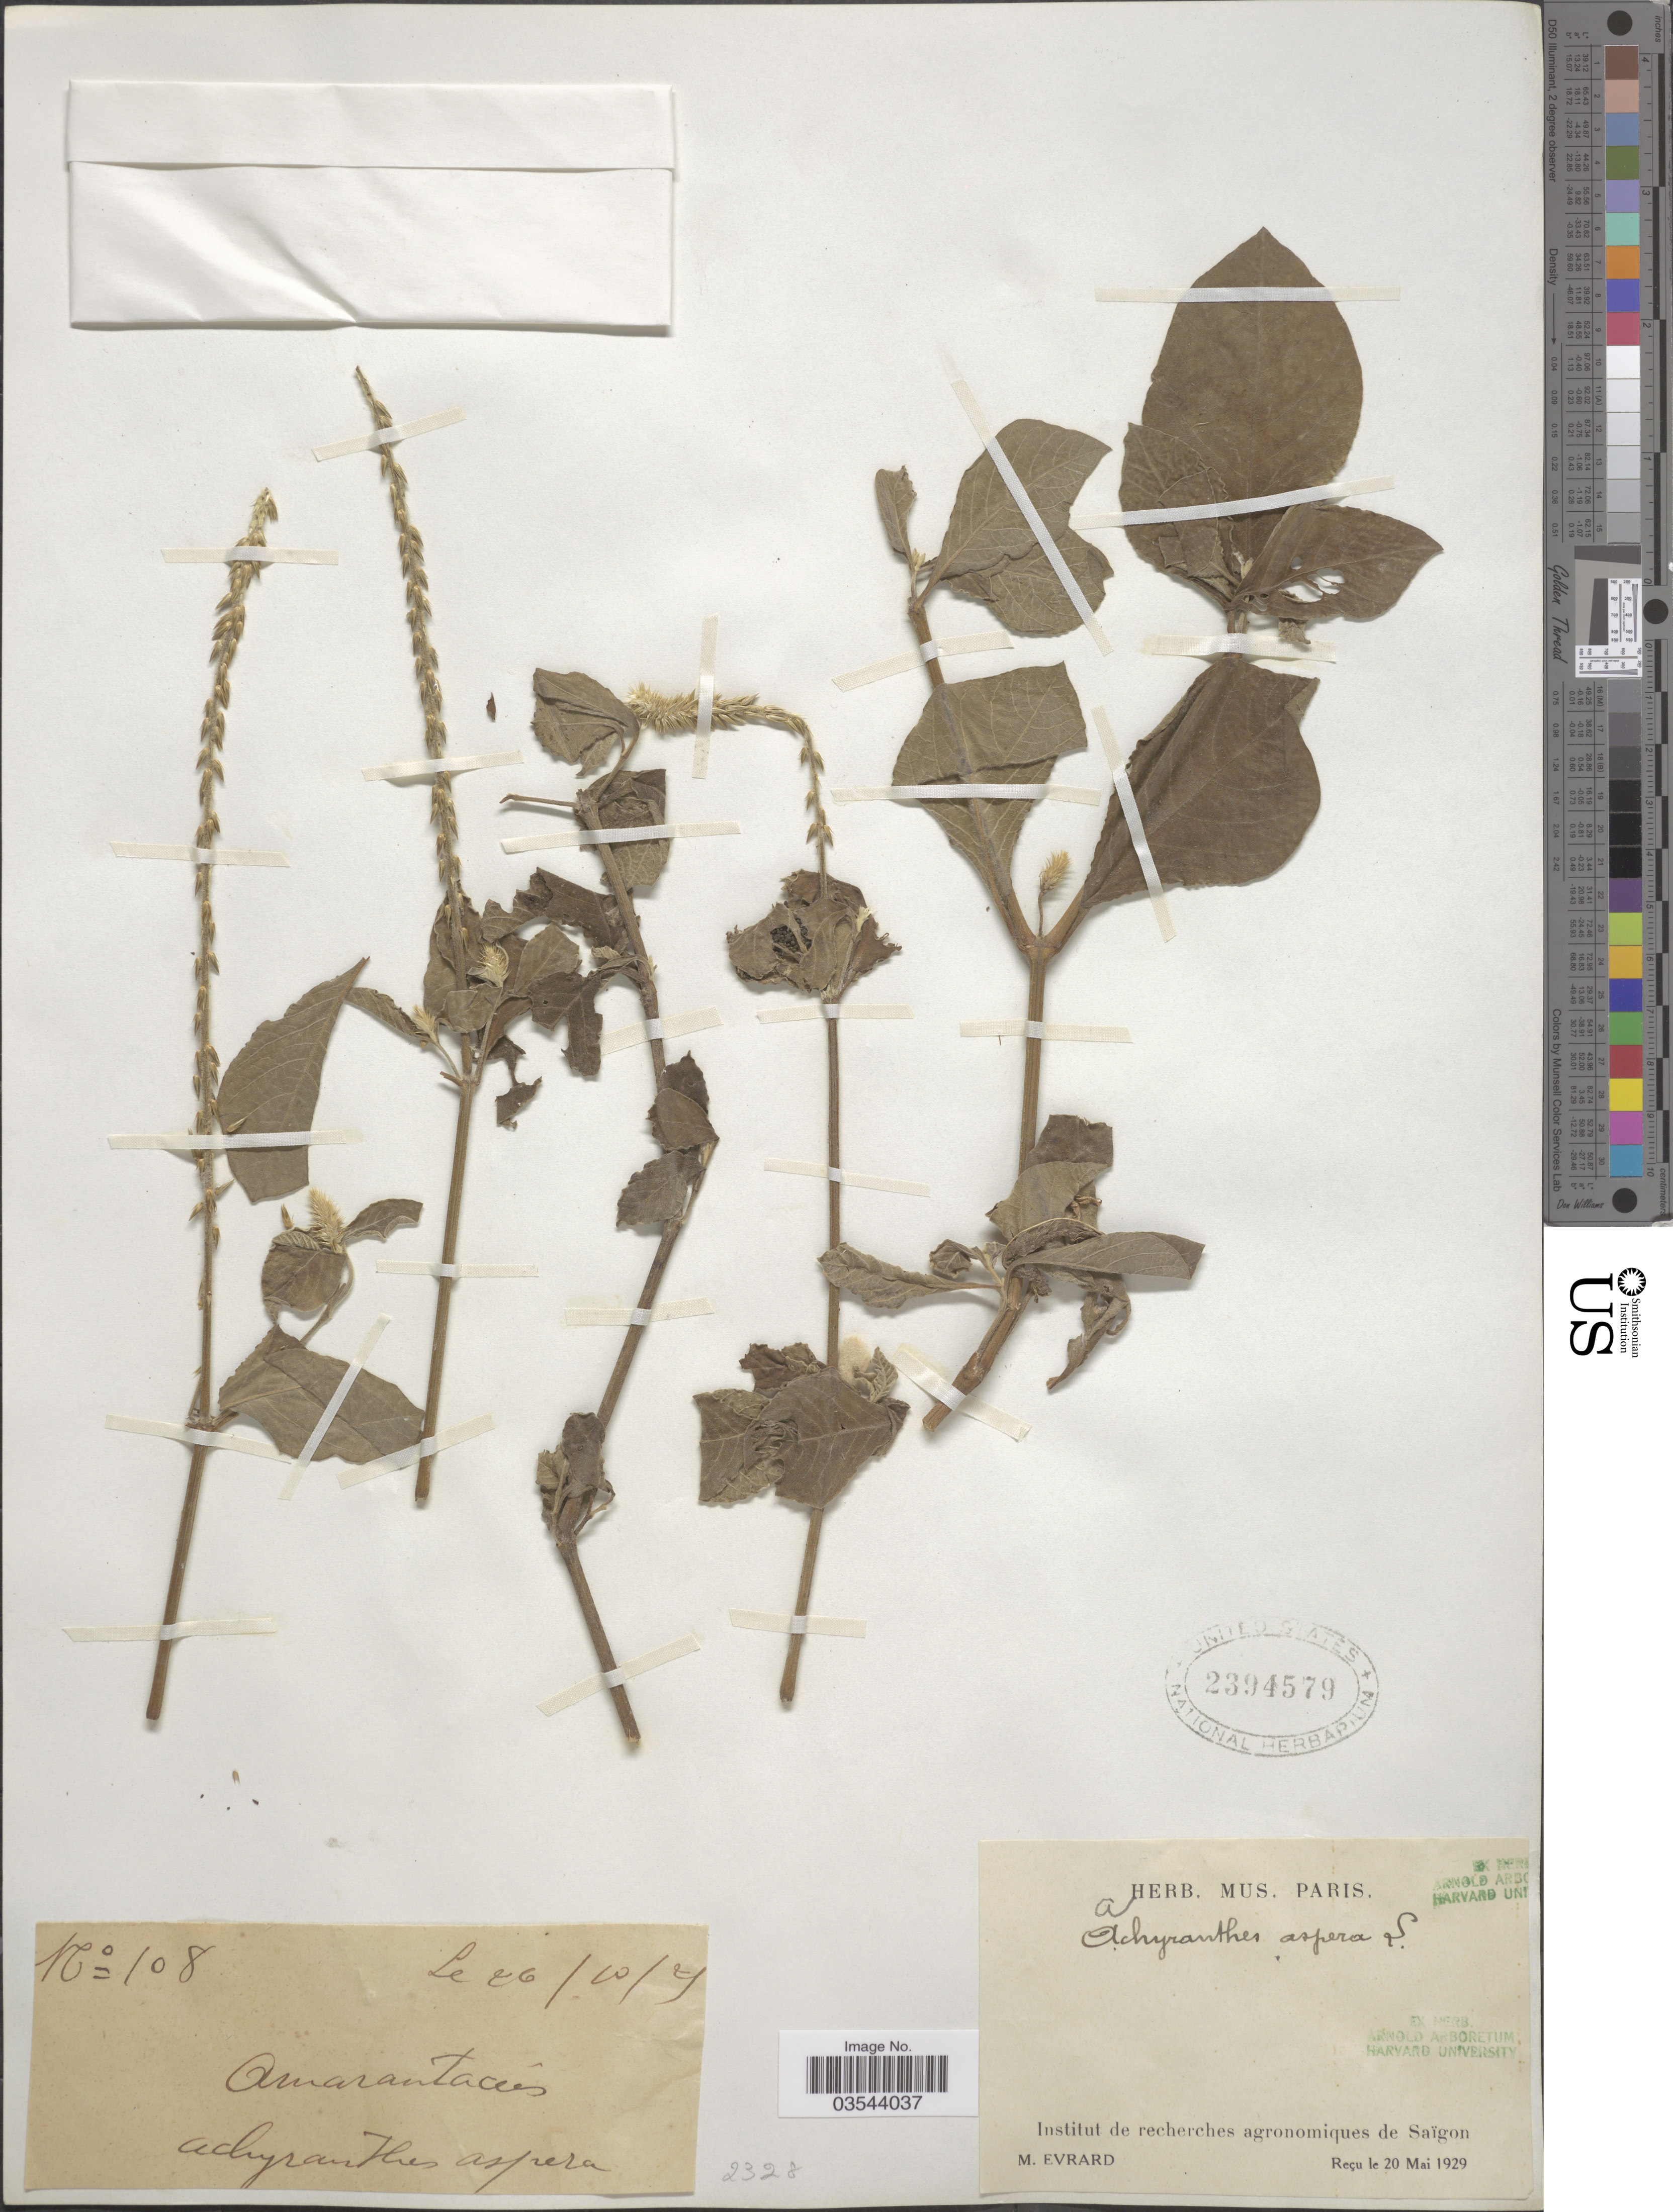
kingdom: Plantae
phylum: Tracheophyta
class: Magnoliopsida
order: Caryophyllales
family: Amaranthaceae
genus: Achyranthes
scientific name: Achyranthes aspera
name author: L.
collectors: M. Evrard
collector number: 108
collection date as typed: Transcribed d/m/y: 26/10/25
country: Vietnam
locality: De Saïgon.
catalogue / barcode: US 2394579